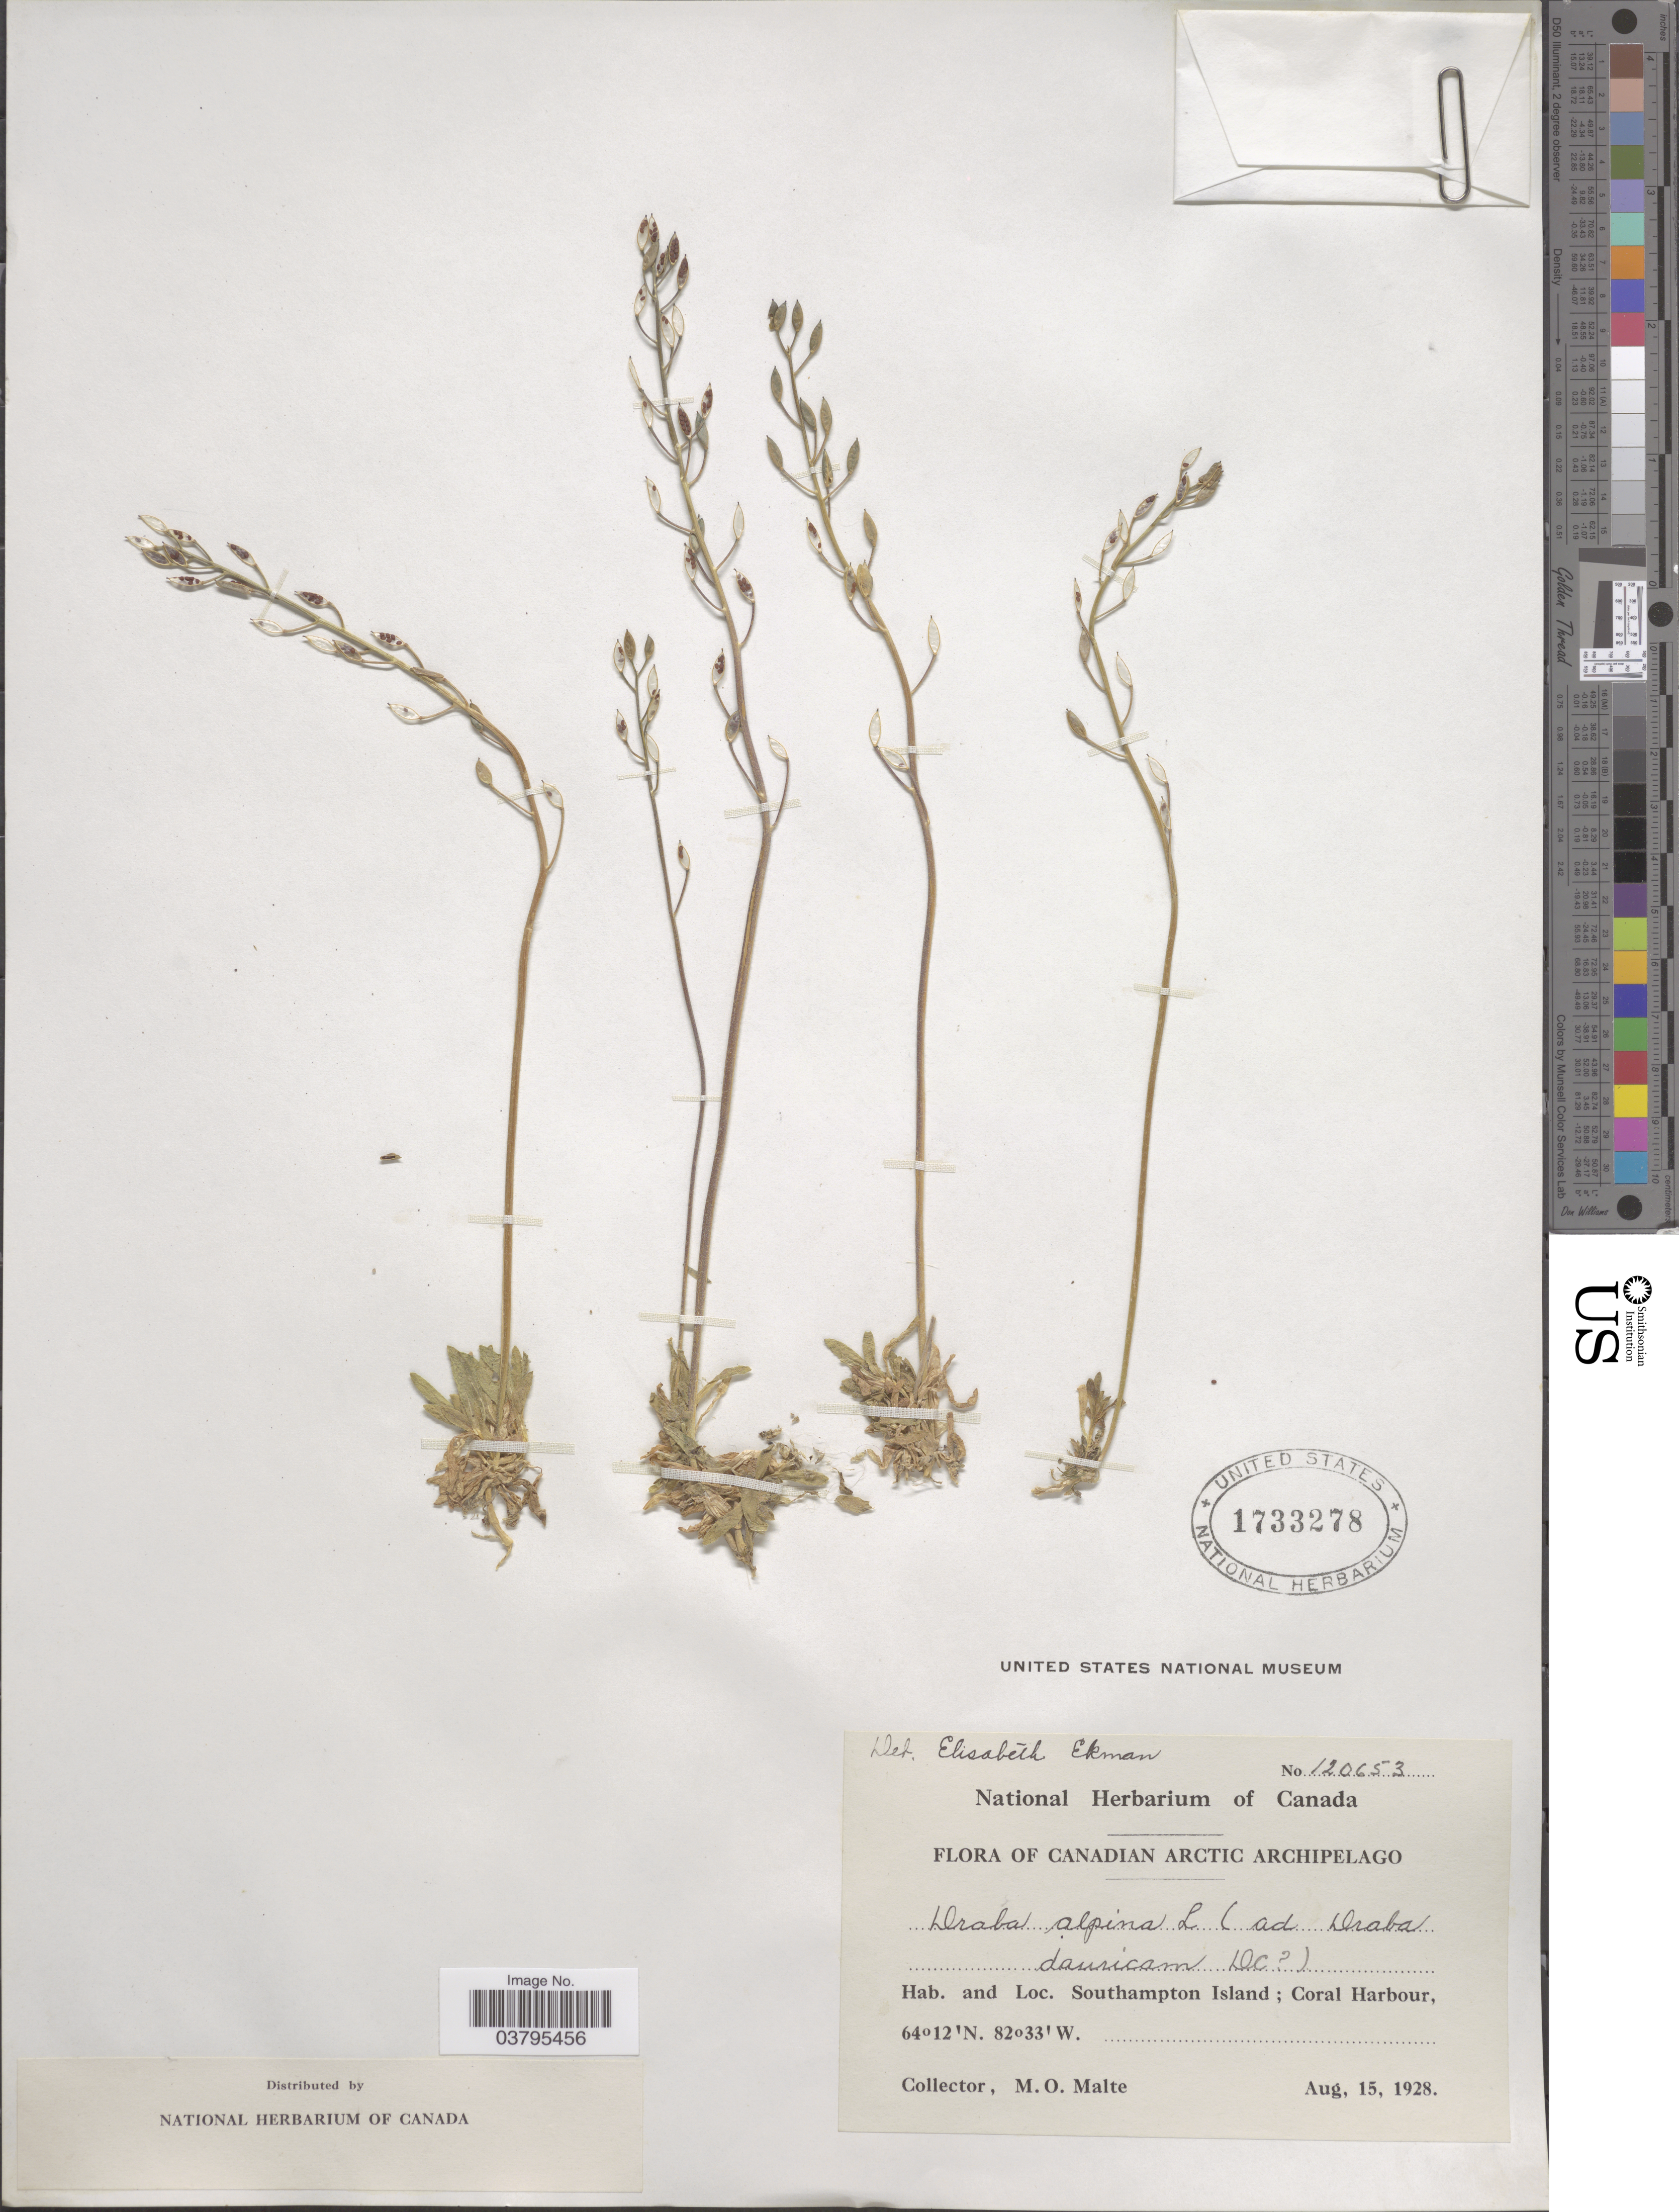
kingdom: Plantae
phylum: Tracheophyta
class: Magnoliopsida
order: Brassicales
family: Brassicaceae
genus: Draba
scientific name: Draba alpina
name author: L.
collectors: M. O. Malte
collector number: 120653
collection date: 1928-08-15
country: Canada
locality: Canadian Arctic Archipelago. Southampton Island; Coral Harbour.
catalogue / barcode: US 1733278